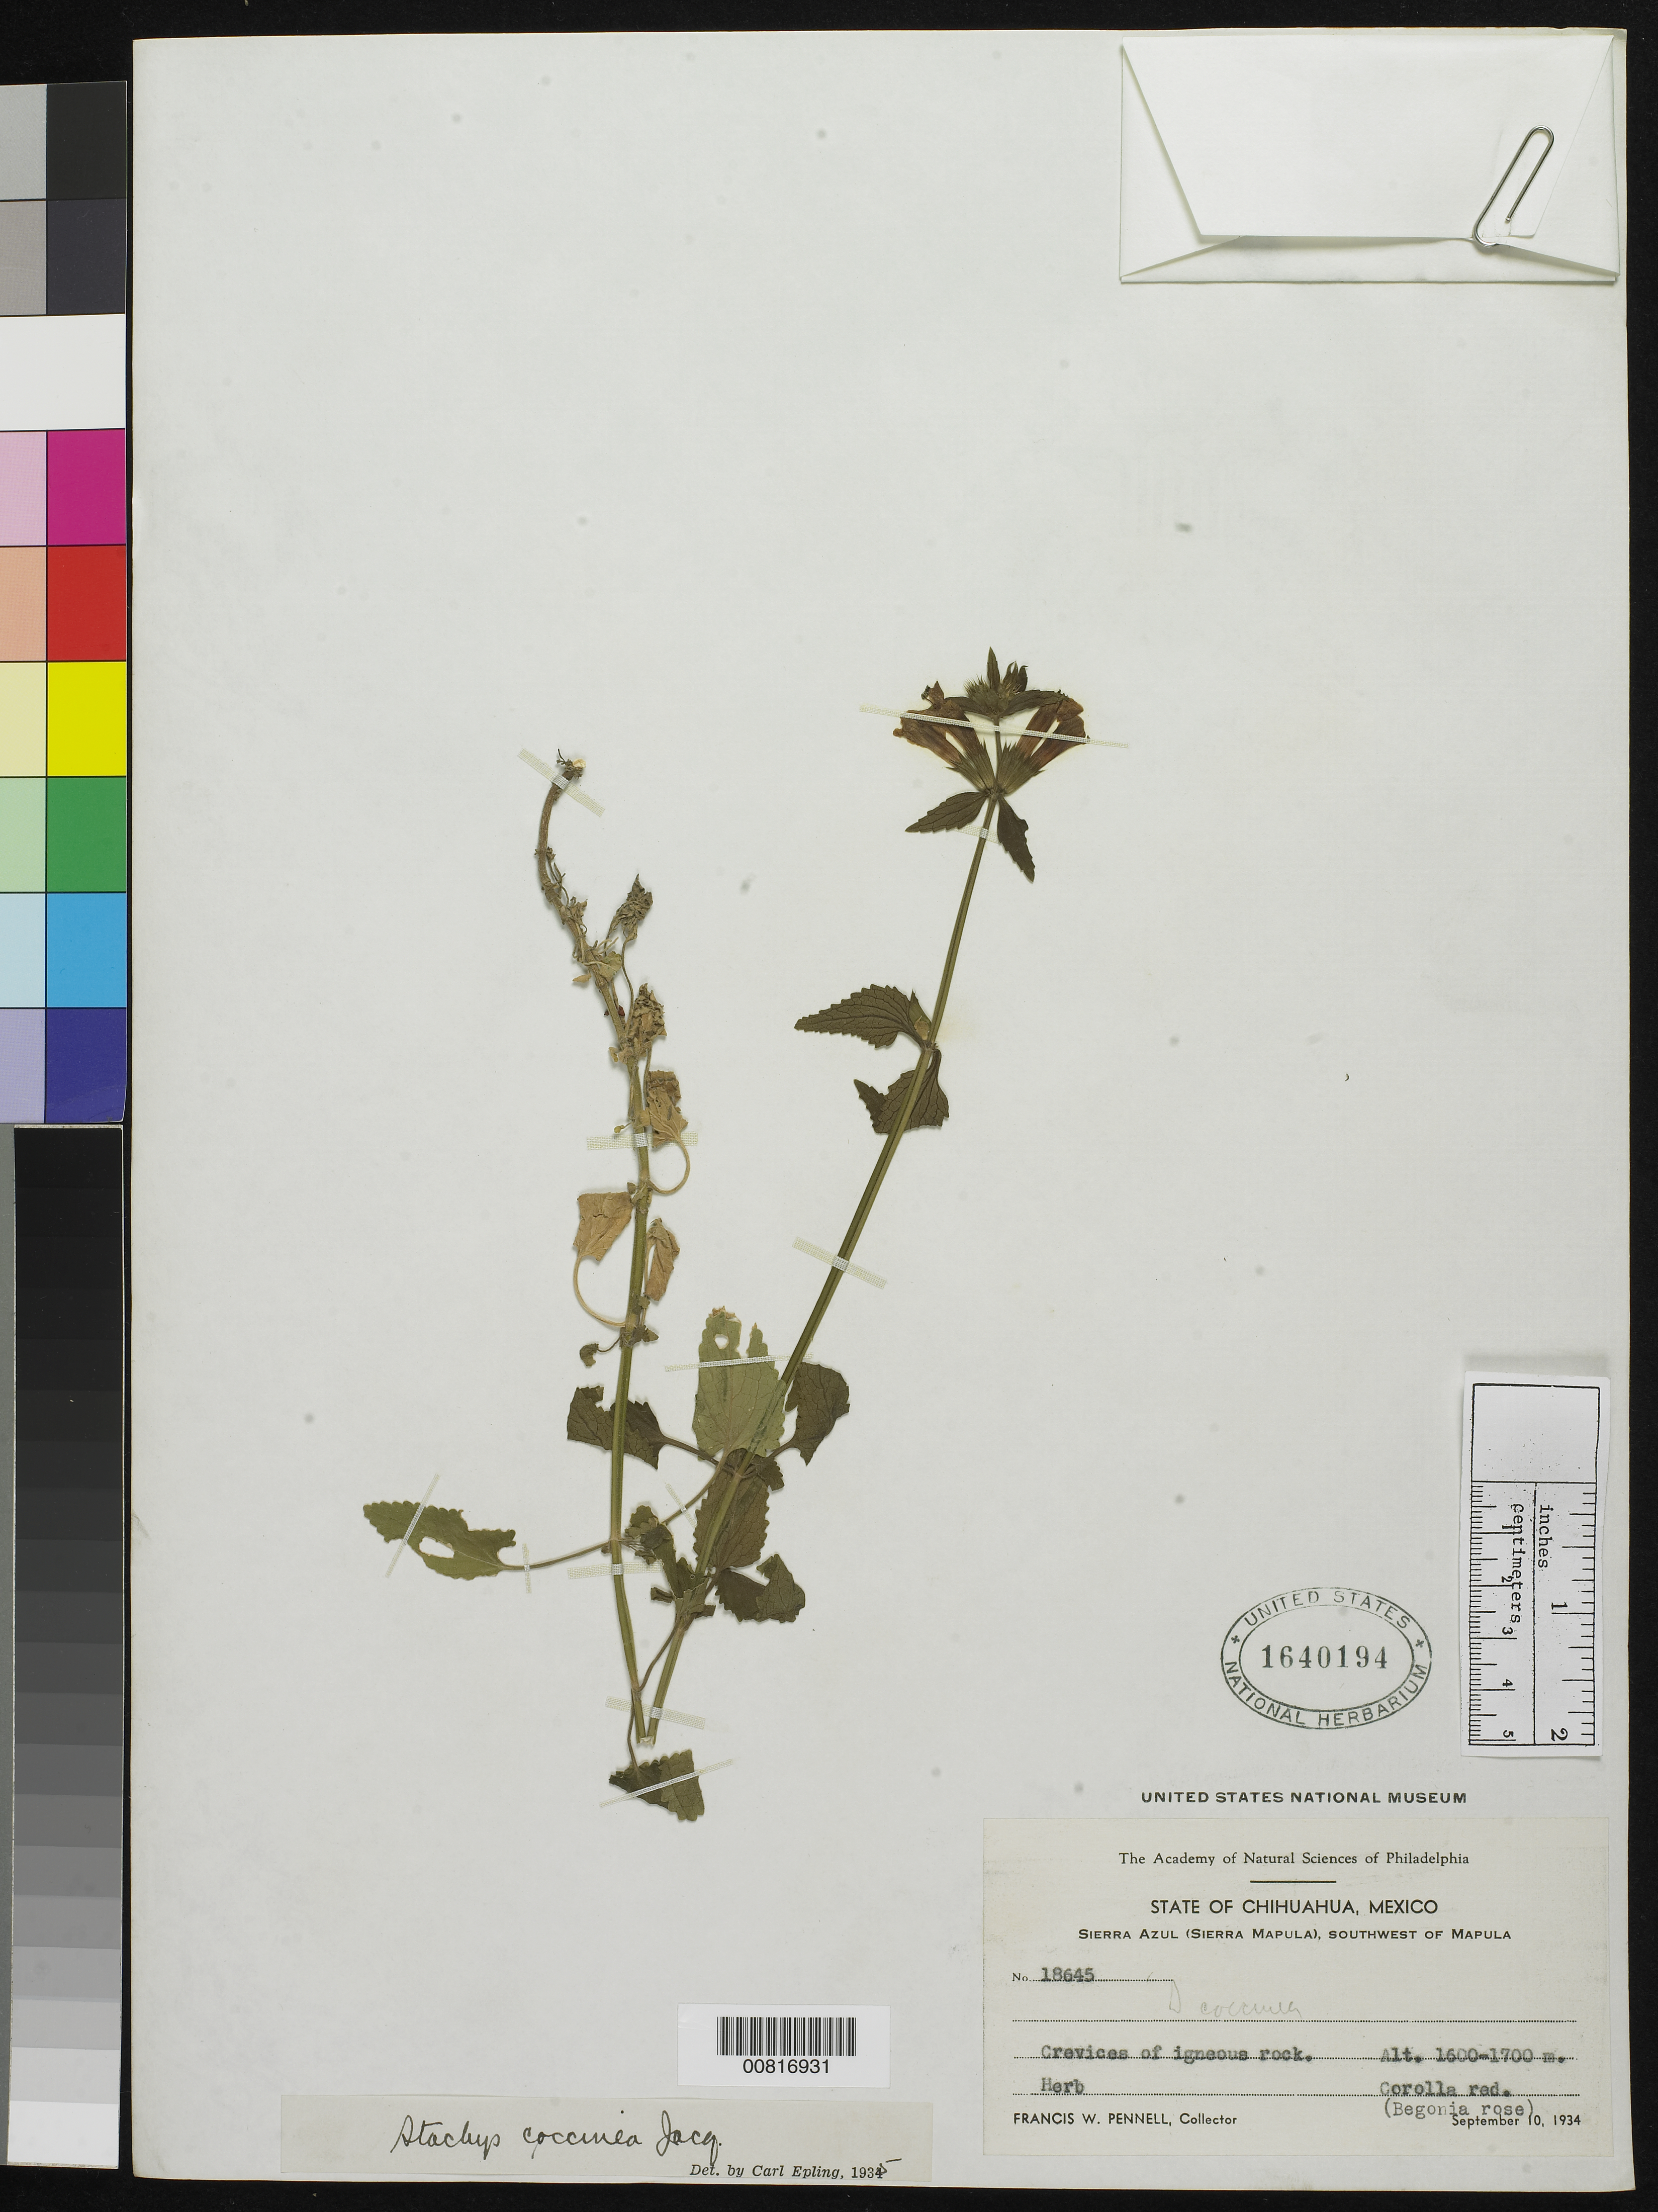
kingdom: Plantae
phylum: Tracheophyta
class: Magnoliopsida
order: Lamiales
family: Lamiaceae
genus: Stachys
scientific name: Stachys coccinea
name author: Ortega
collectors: F. W. Pennell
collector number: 18645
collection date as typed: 10 Sep 1934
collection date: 1934-09-10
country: Mexico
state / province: Chihuahua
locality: Sierra Azul (Sierra Mapula) southwest of Mapula, Chihuahua.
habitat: Crevices of igneous rock.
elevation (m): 1700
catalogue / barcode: US 1640194